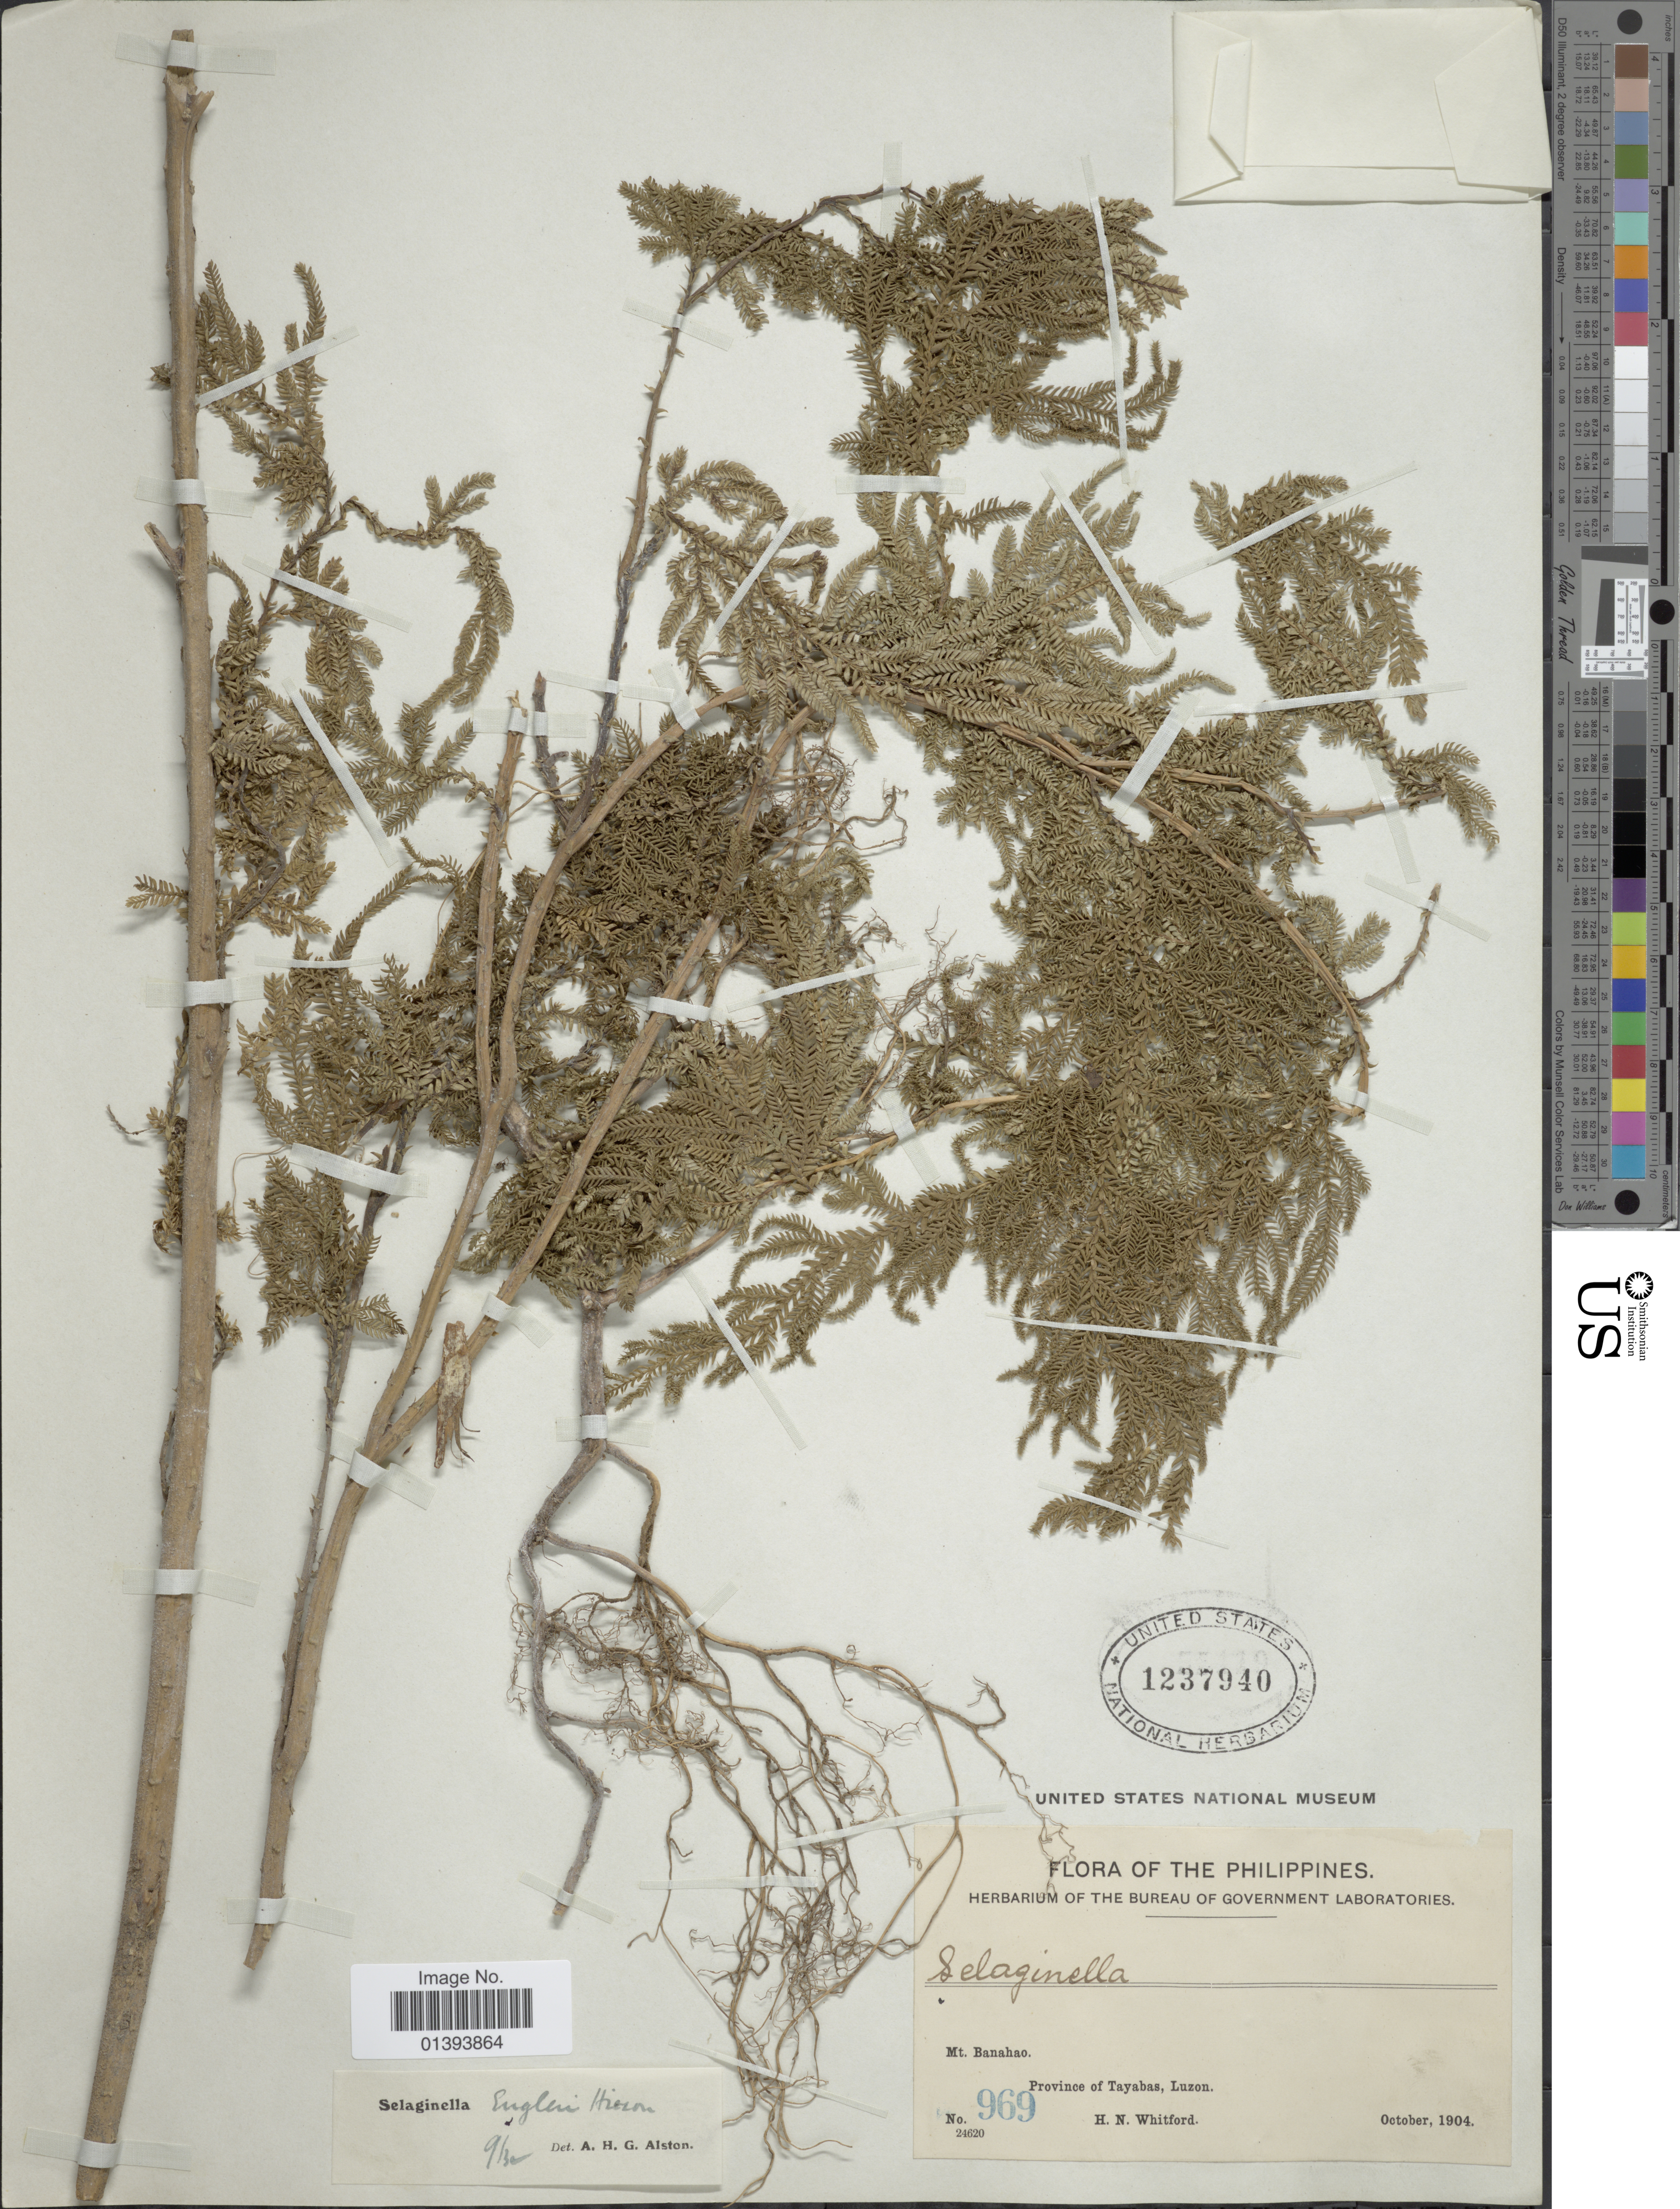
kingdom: Plantae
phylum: Tracheophyta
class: Lycopodiopsida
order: Selaginellales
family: Selaginellaceae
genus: Selaginella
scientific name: Selaginella engleri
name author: Hieron.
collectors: H. N. Whitford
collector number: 969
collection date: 1904-10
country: Philippines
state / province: Central Luzon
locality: Mt. Banahao, Province of Tayabas, Luzon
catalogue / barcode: US 1237940